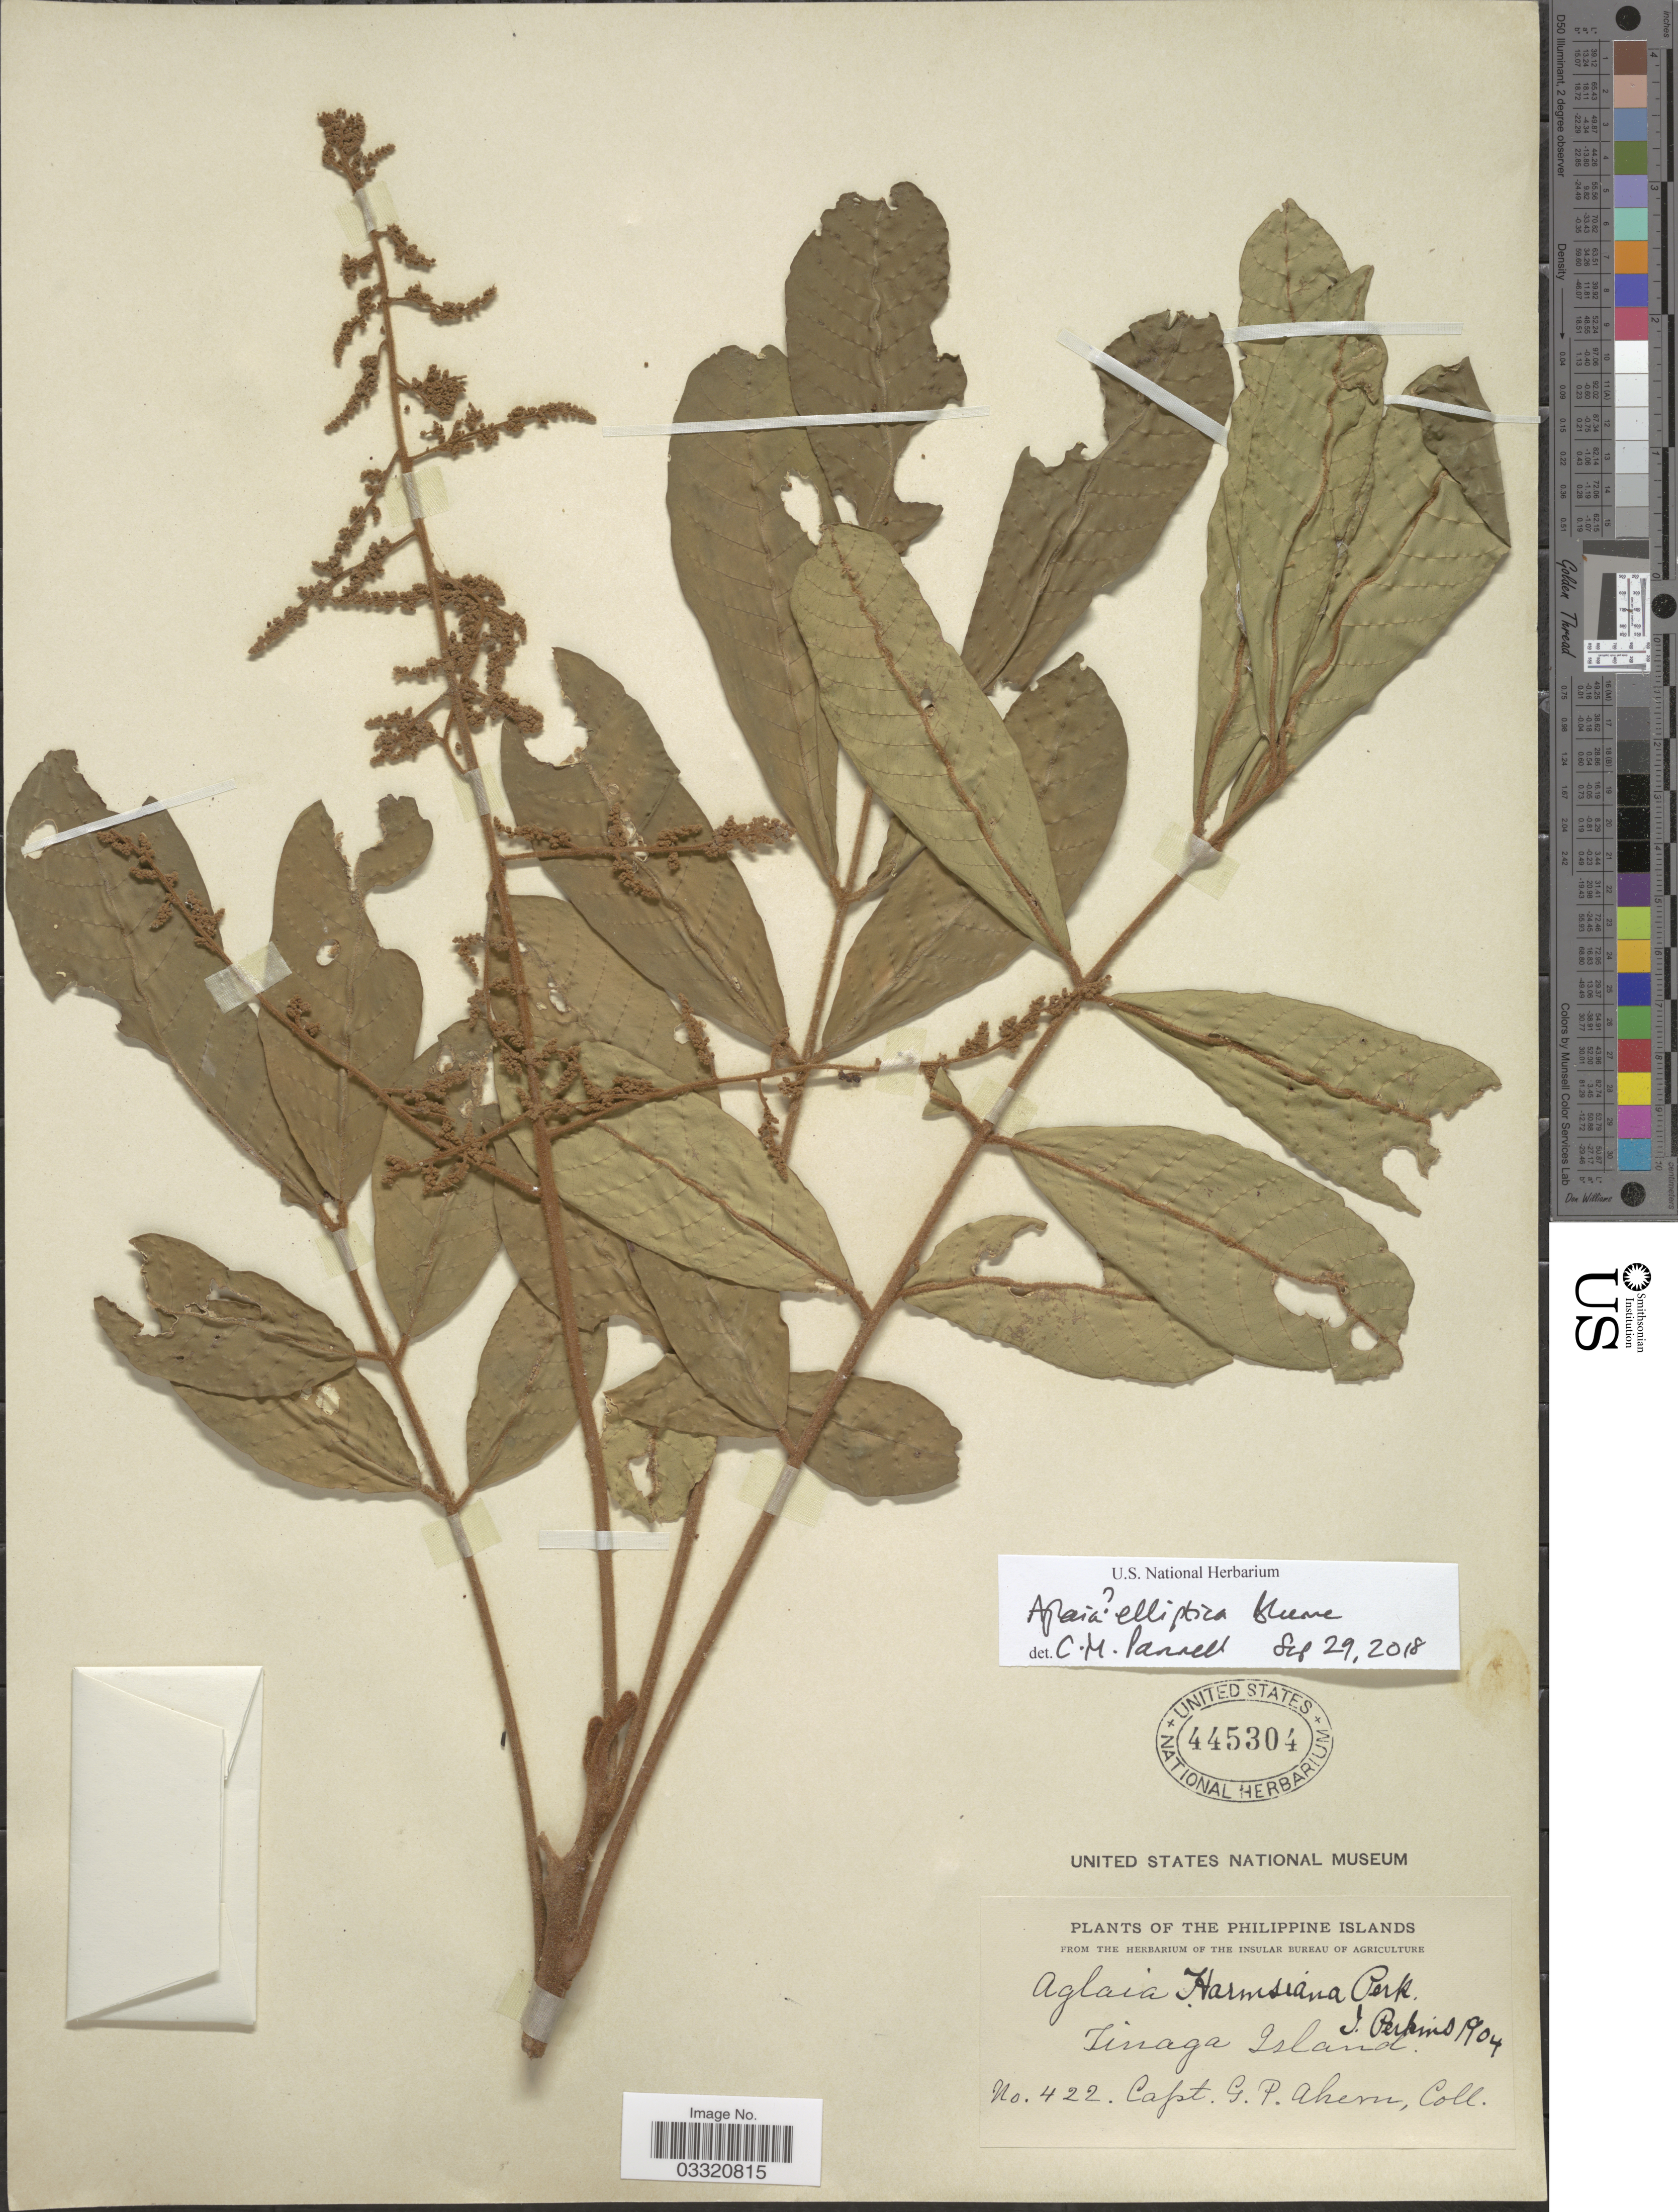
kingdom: Plantae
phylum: Tracheophyta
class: Magnoliopsida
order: Sapindales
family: Meliaceae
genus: Aglaia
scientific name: Aglaia elliptica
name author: Blume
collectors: G. Ahern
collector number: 422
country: Philippines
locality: Tinaga Island.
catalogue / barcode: US 445304